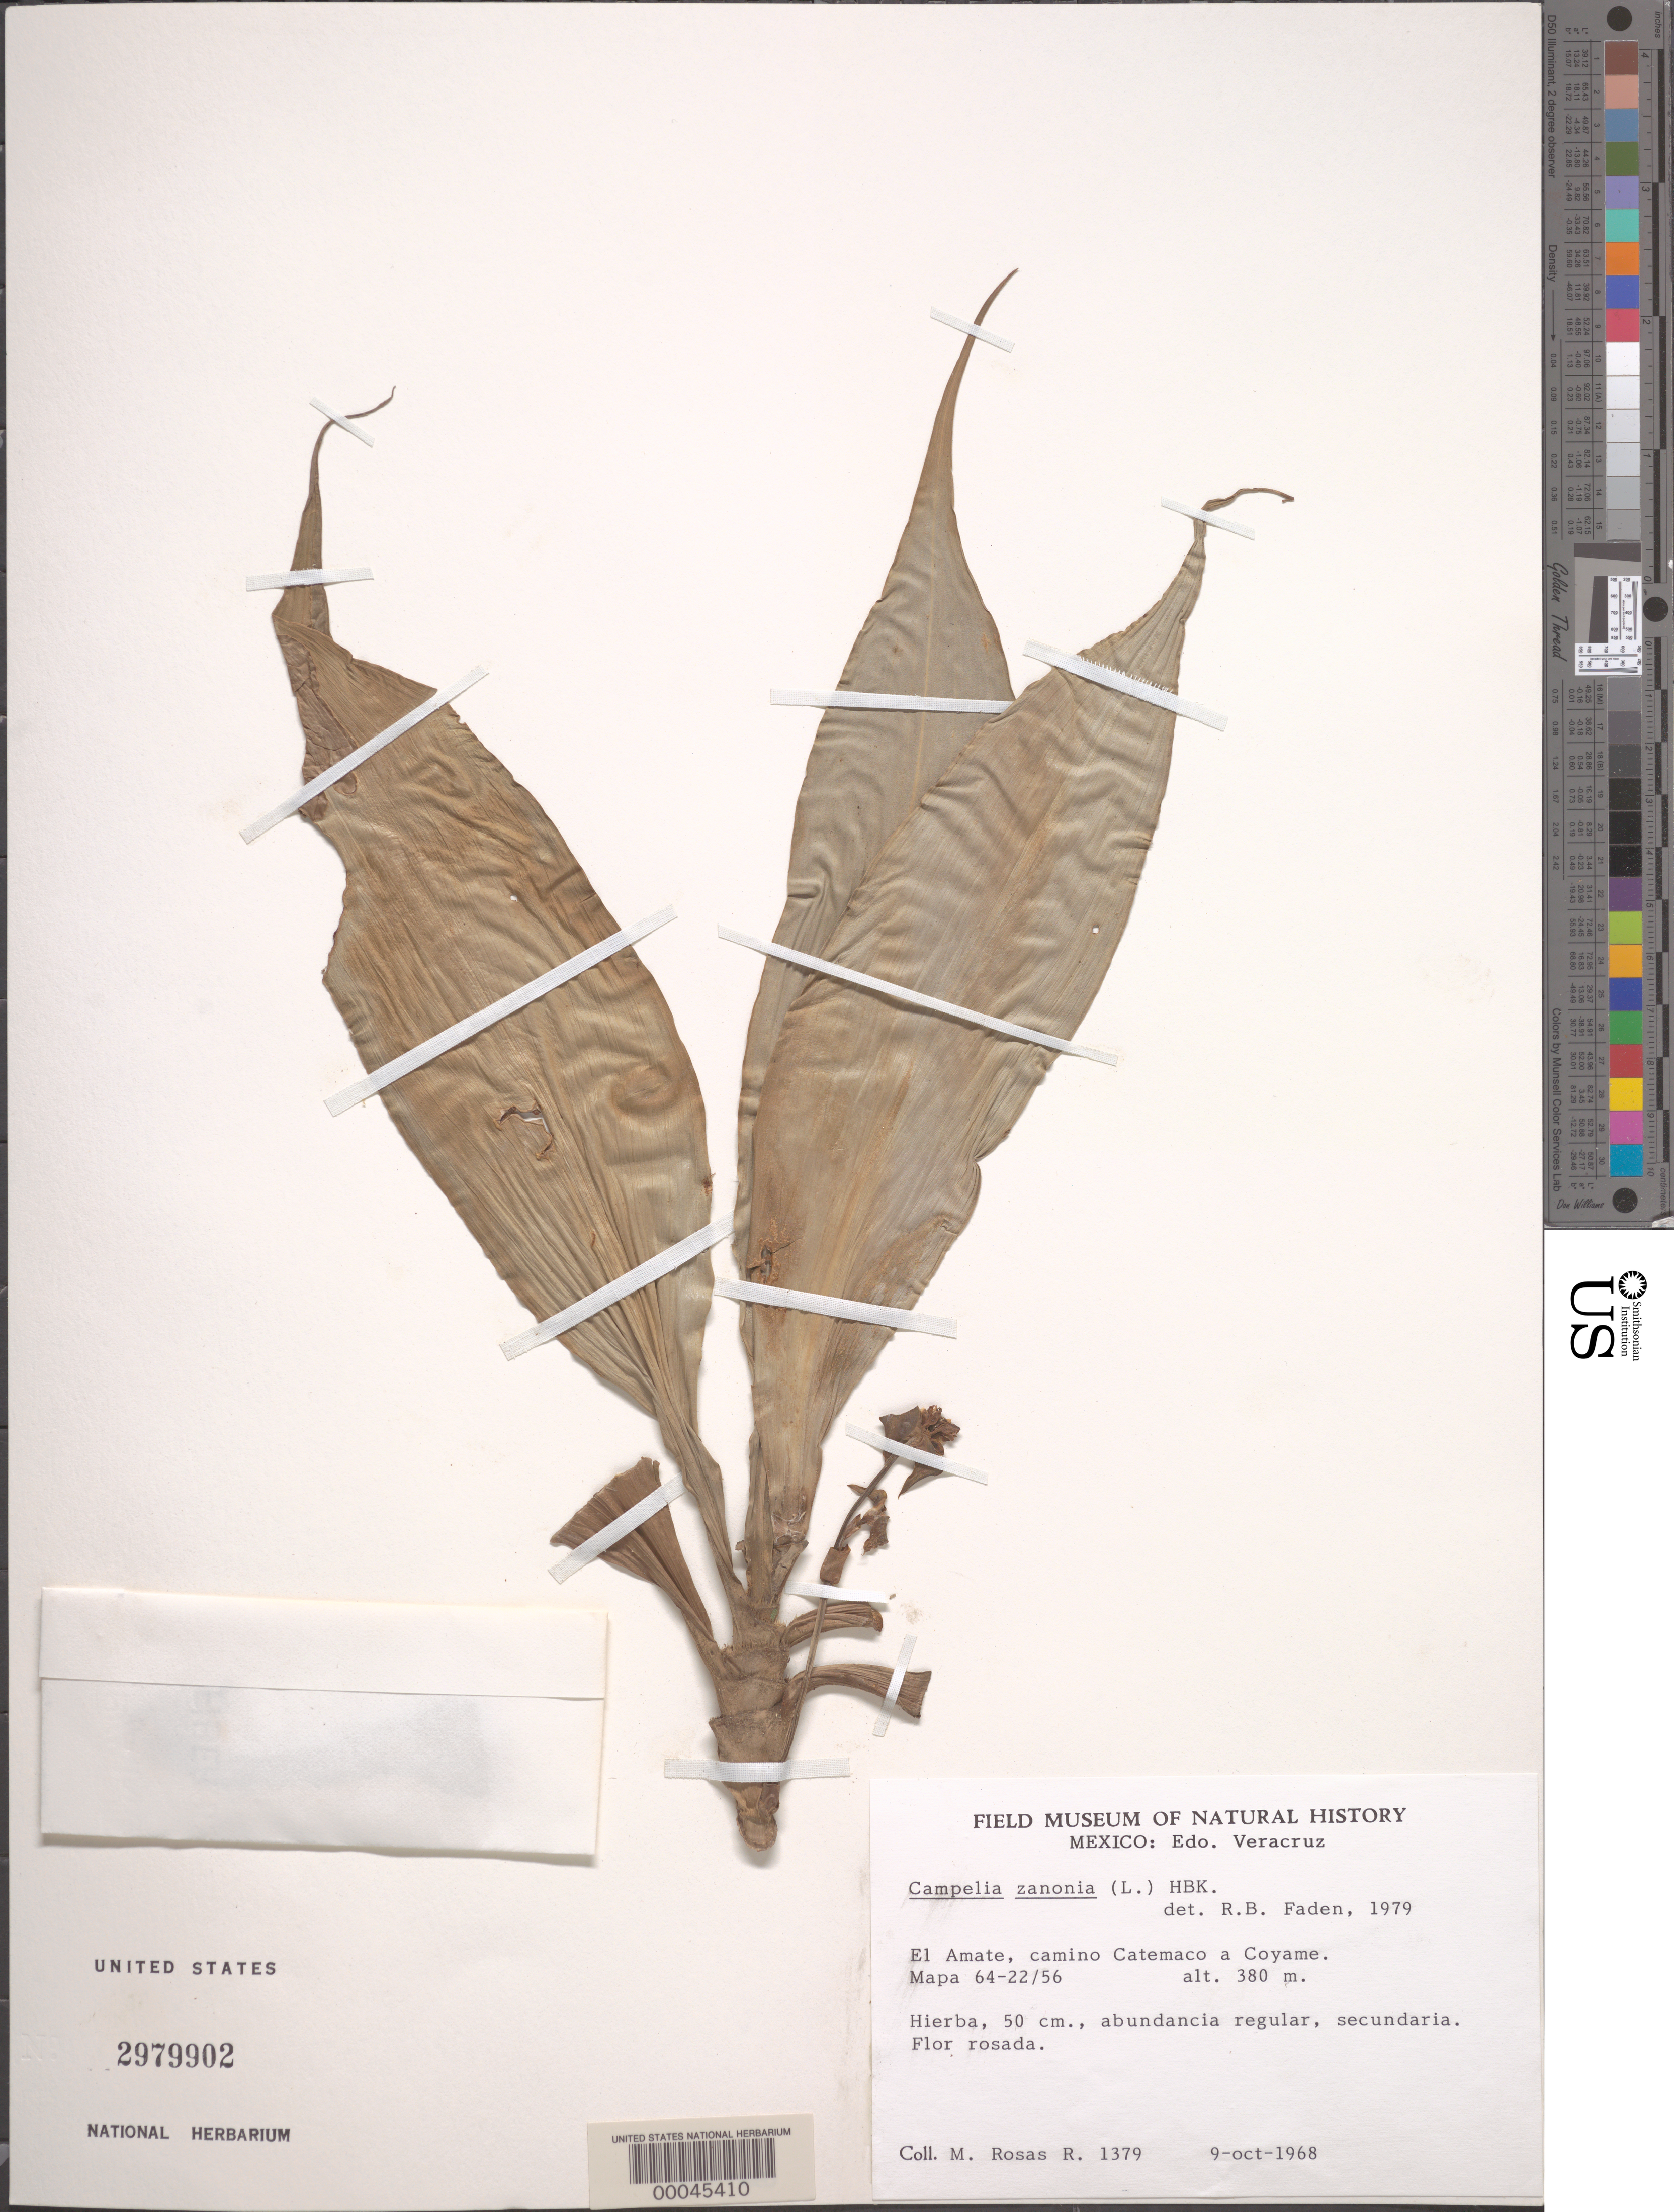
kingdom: Plantae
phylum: Tracheophyta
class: Liliopsida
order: Commelinales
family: Commelinaceae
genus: Tradescantia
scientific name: Tradescantia zanonia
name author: (L.) Sw.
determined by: Faden, Robert B., (US), Smithsonian Institution - National Museum of Natural History (UNITED STATES)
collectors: M. Rosas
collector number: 1379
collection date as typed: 09 Oct 1968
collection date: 1968-10-09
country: Mexico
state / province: Veracruz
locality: El Amate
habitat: Roadside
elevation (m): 380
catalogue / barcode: US 2979902